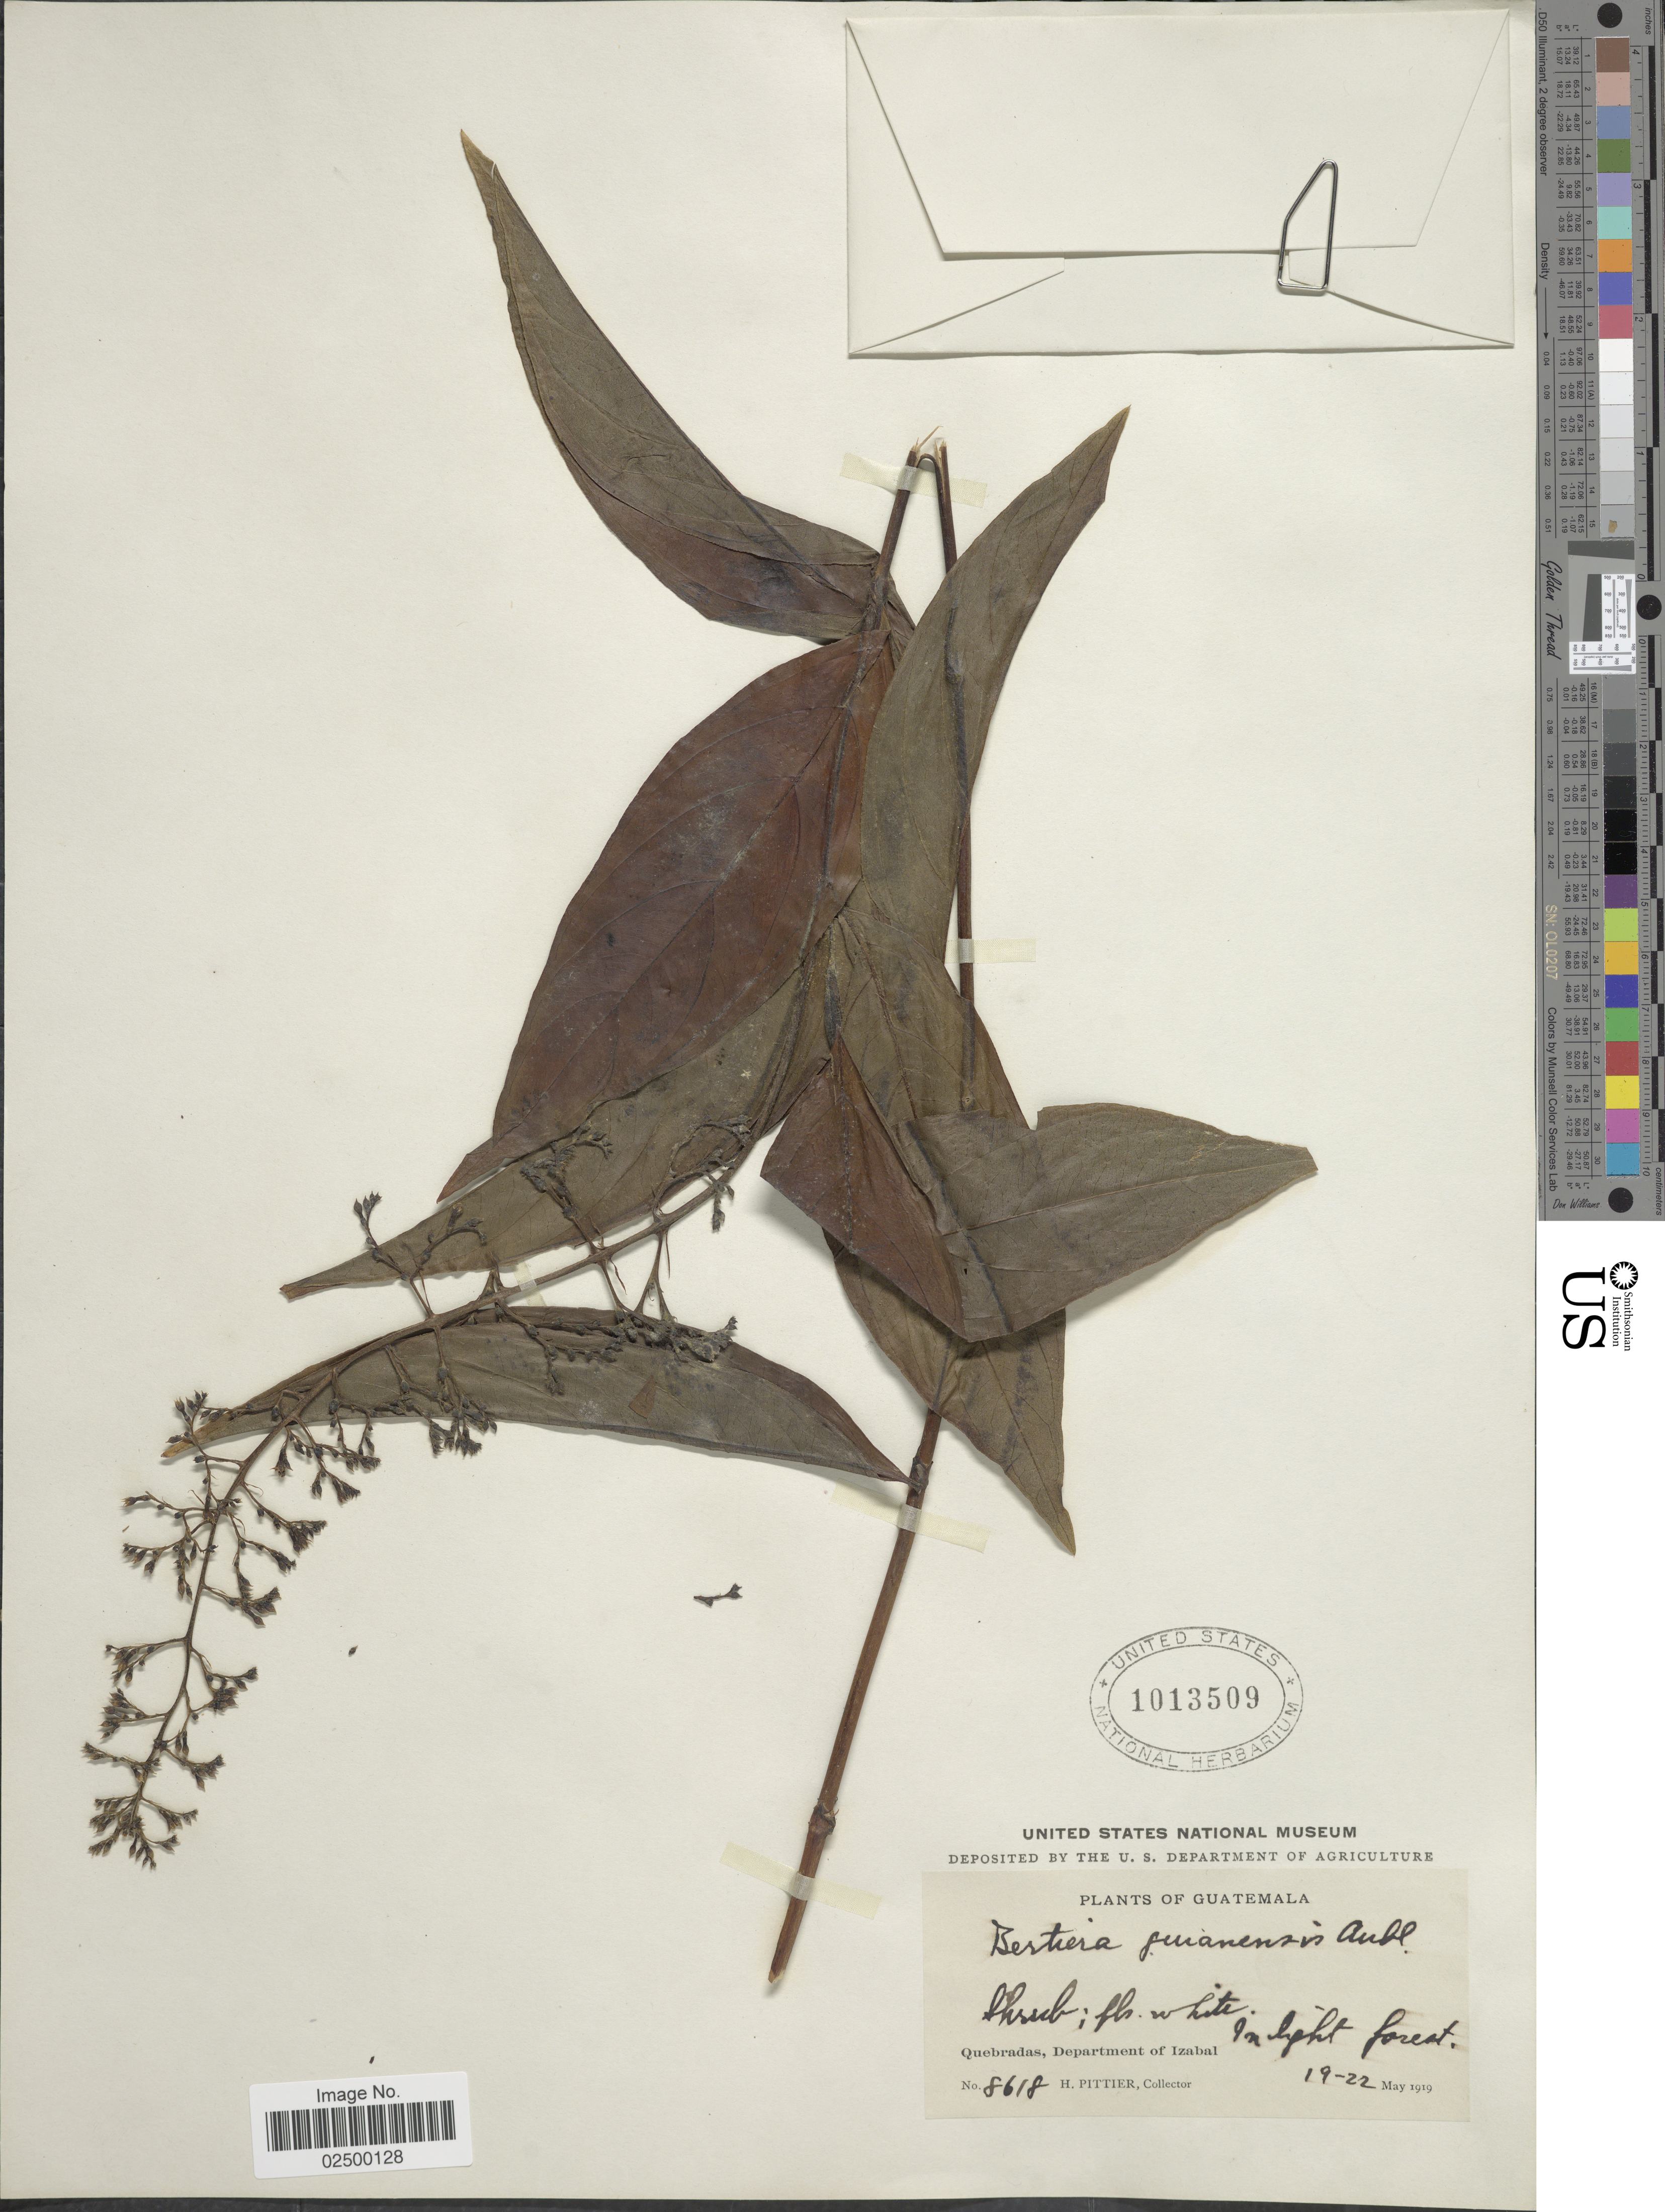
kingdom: Plantae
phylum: Tracheophyta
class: Magnoliopsida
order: Gentianales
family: Rubiaceae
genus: Bertiera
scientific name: Bertiera guianensis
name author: Aubl.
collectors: H. F. Pittier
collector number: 8618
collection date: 1919-05-19/1919-05-22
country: Guatemala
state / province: Izabal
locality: In high forest, Quebradas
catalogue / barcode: US 1013509